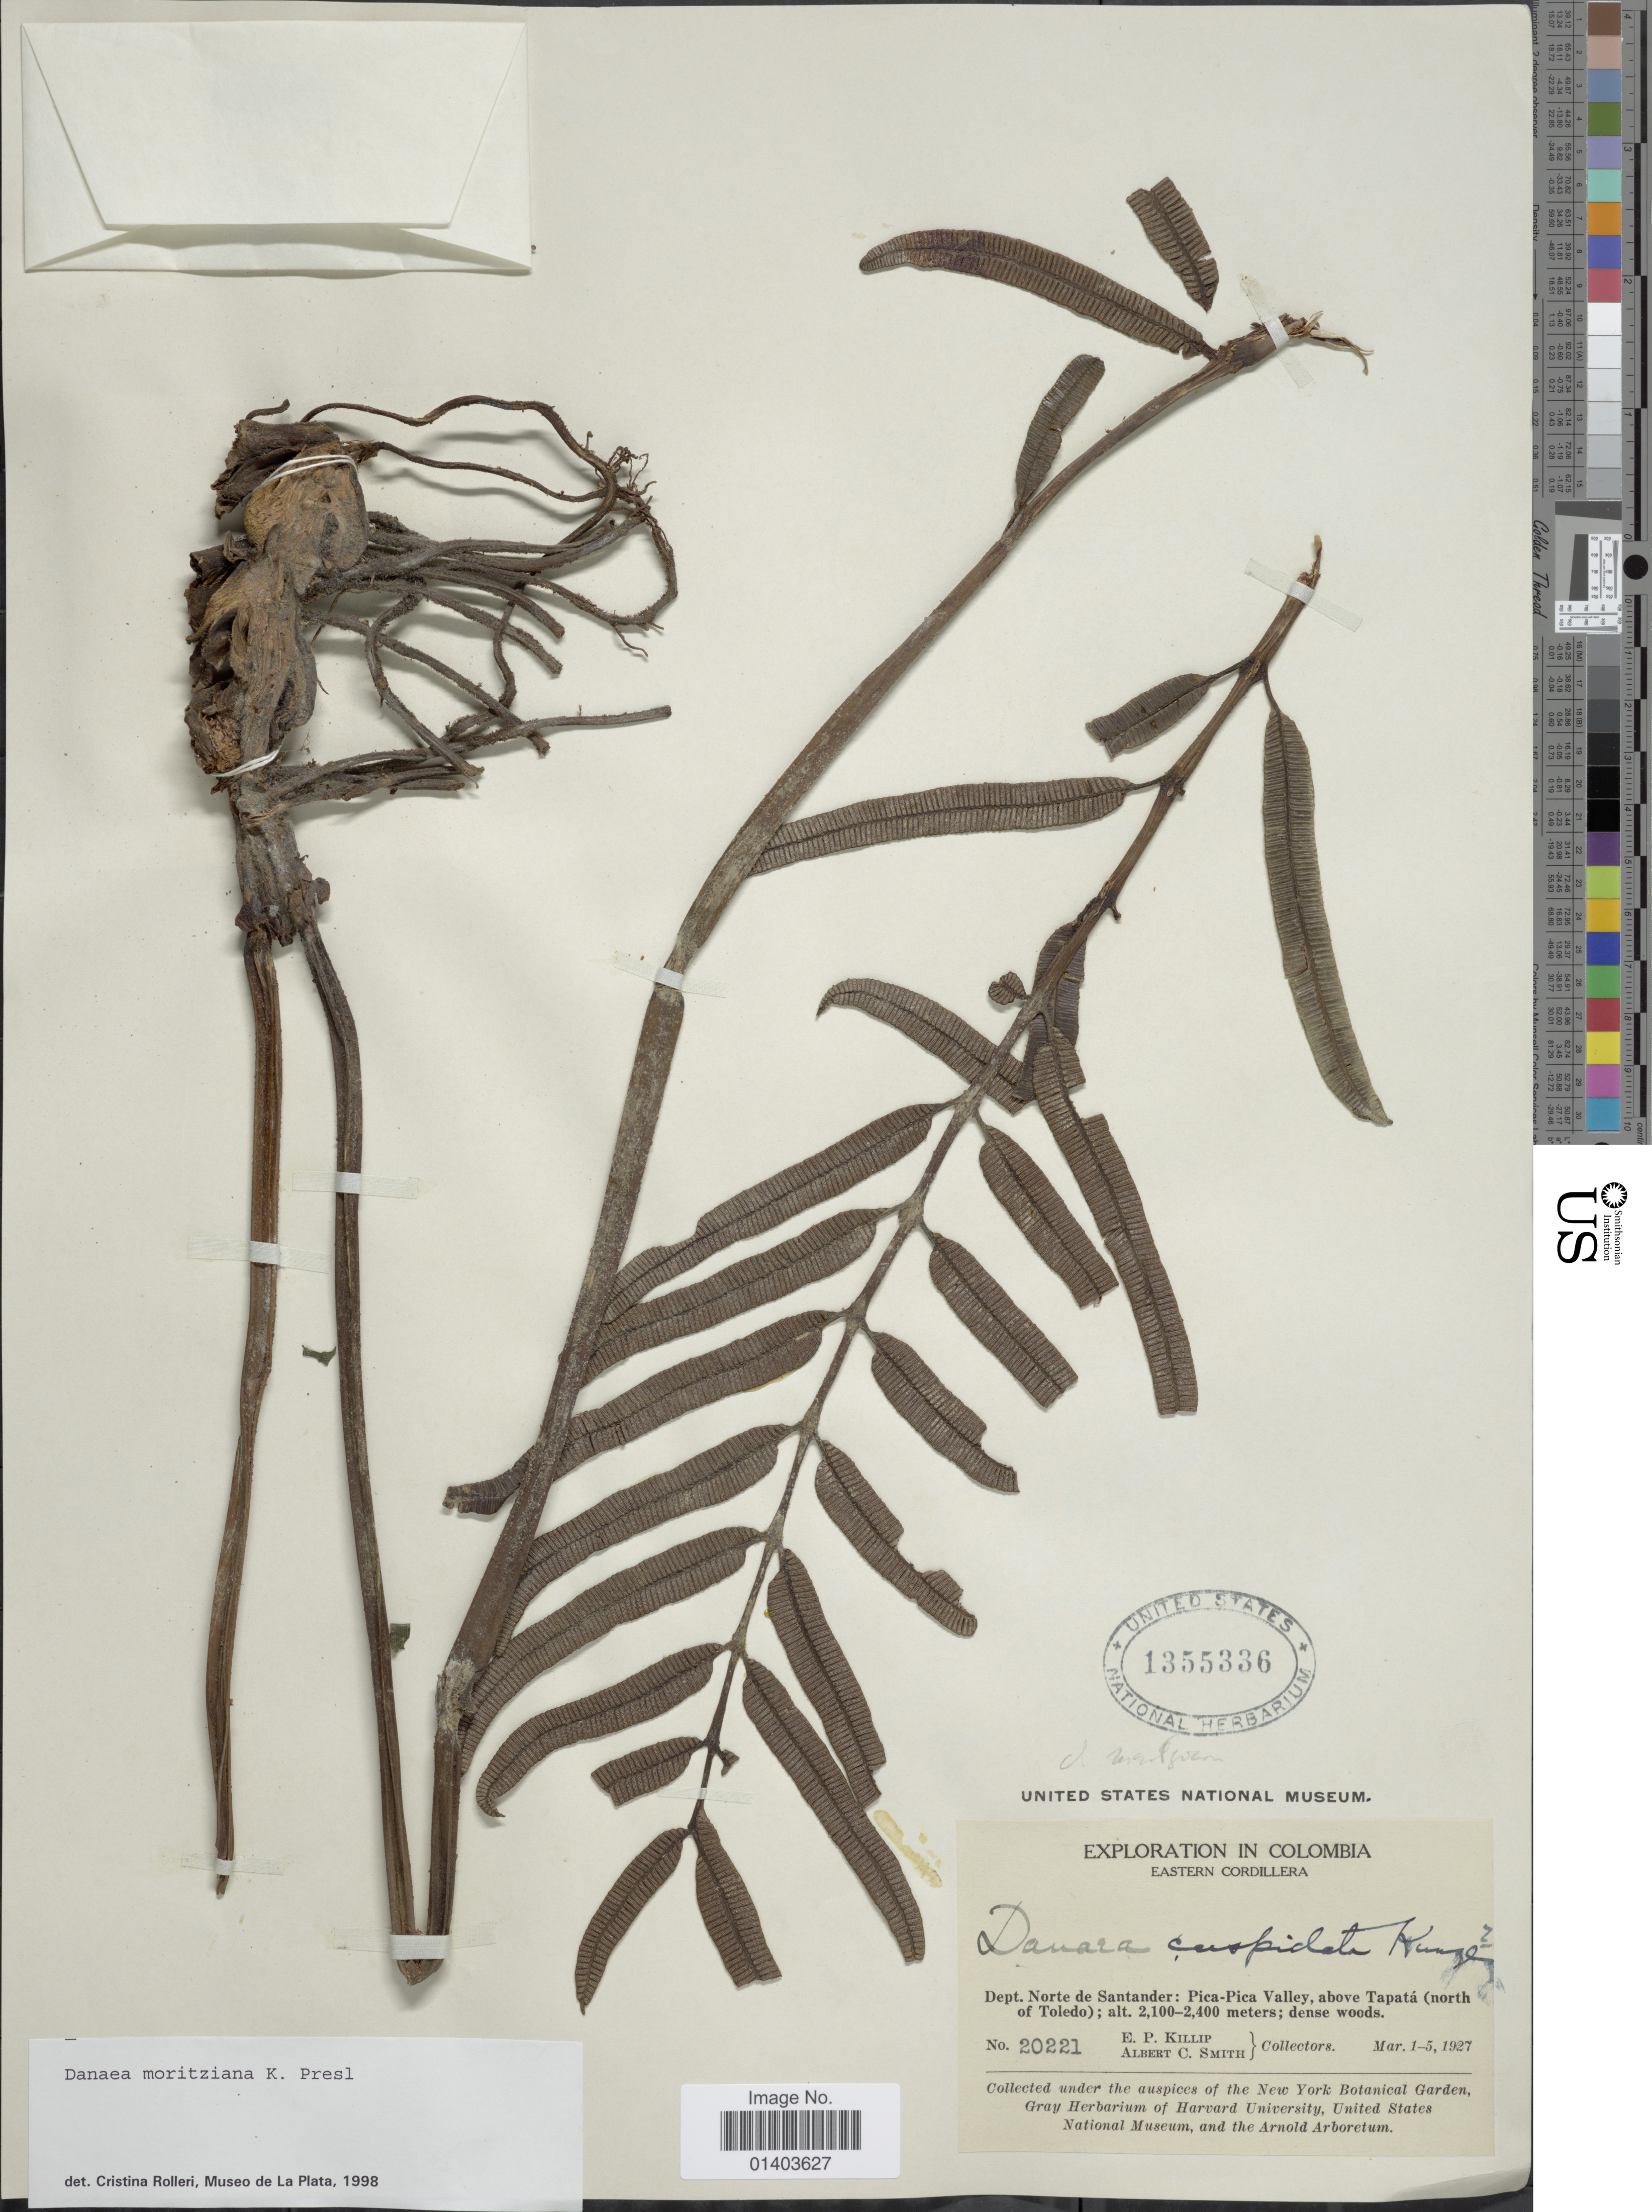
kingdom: Plantae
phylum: Tracheophyta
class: Polypodiopsida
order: Marattiales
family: Marattiaceae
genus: Danaea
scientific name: Danaea moritziana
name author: C. Presl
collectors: E. P. Killip & A. C. Smith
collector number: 20221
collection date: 1927-03-01/1927-03-05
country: Colombia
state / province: Norte de Santander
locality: Eastern Cordillera, Dept Norte de Santander: Pica-Pica Valley, above Tapatá (north of Toledo)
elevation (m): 2100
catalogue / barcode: US 1355336